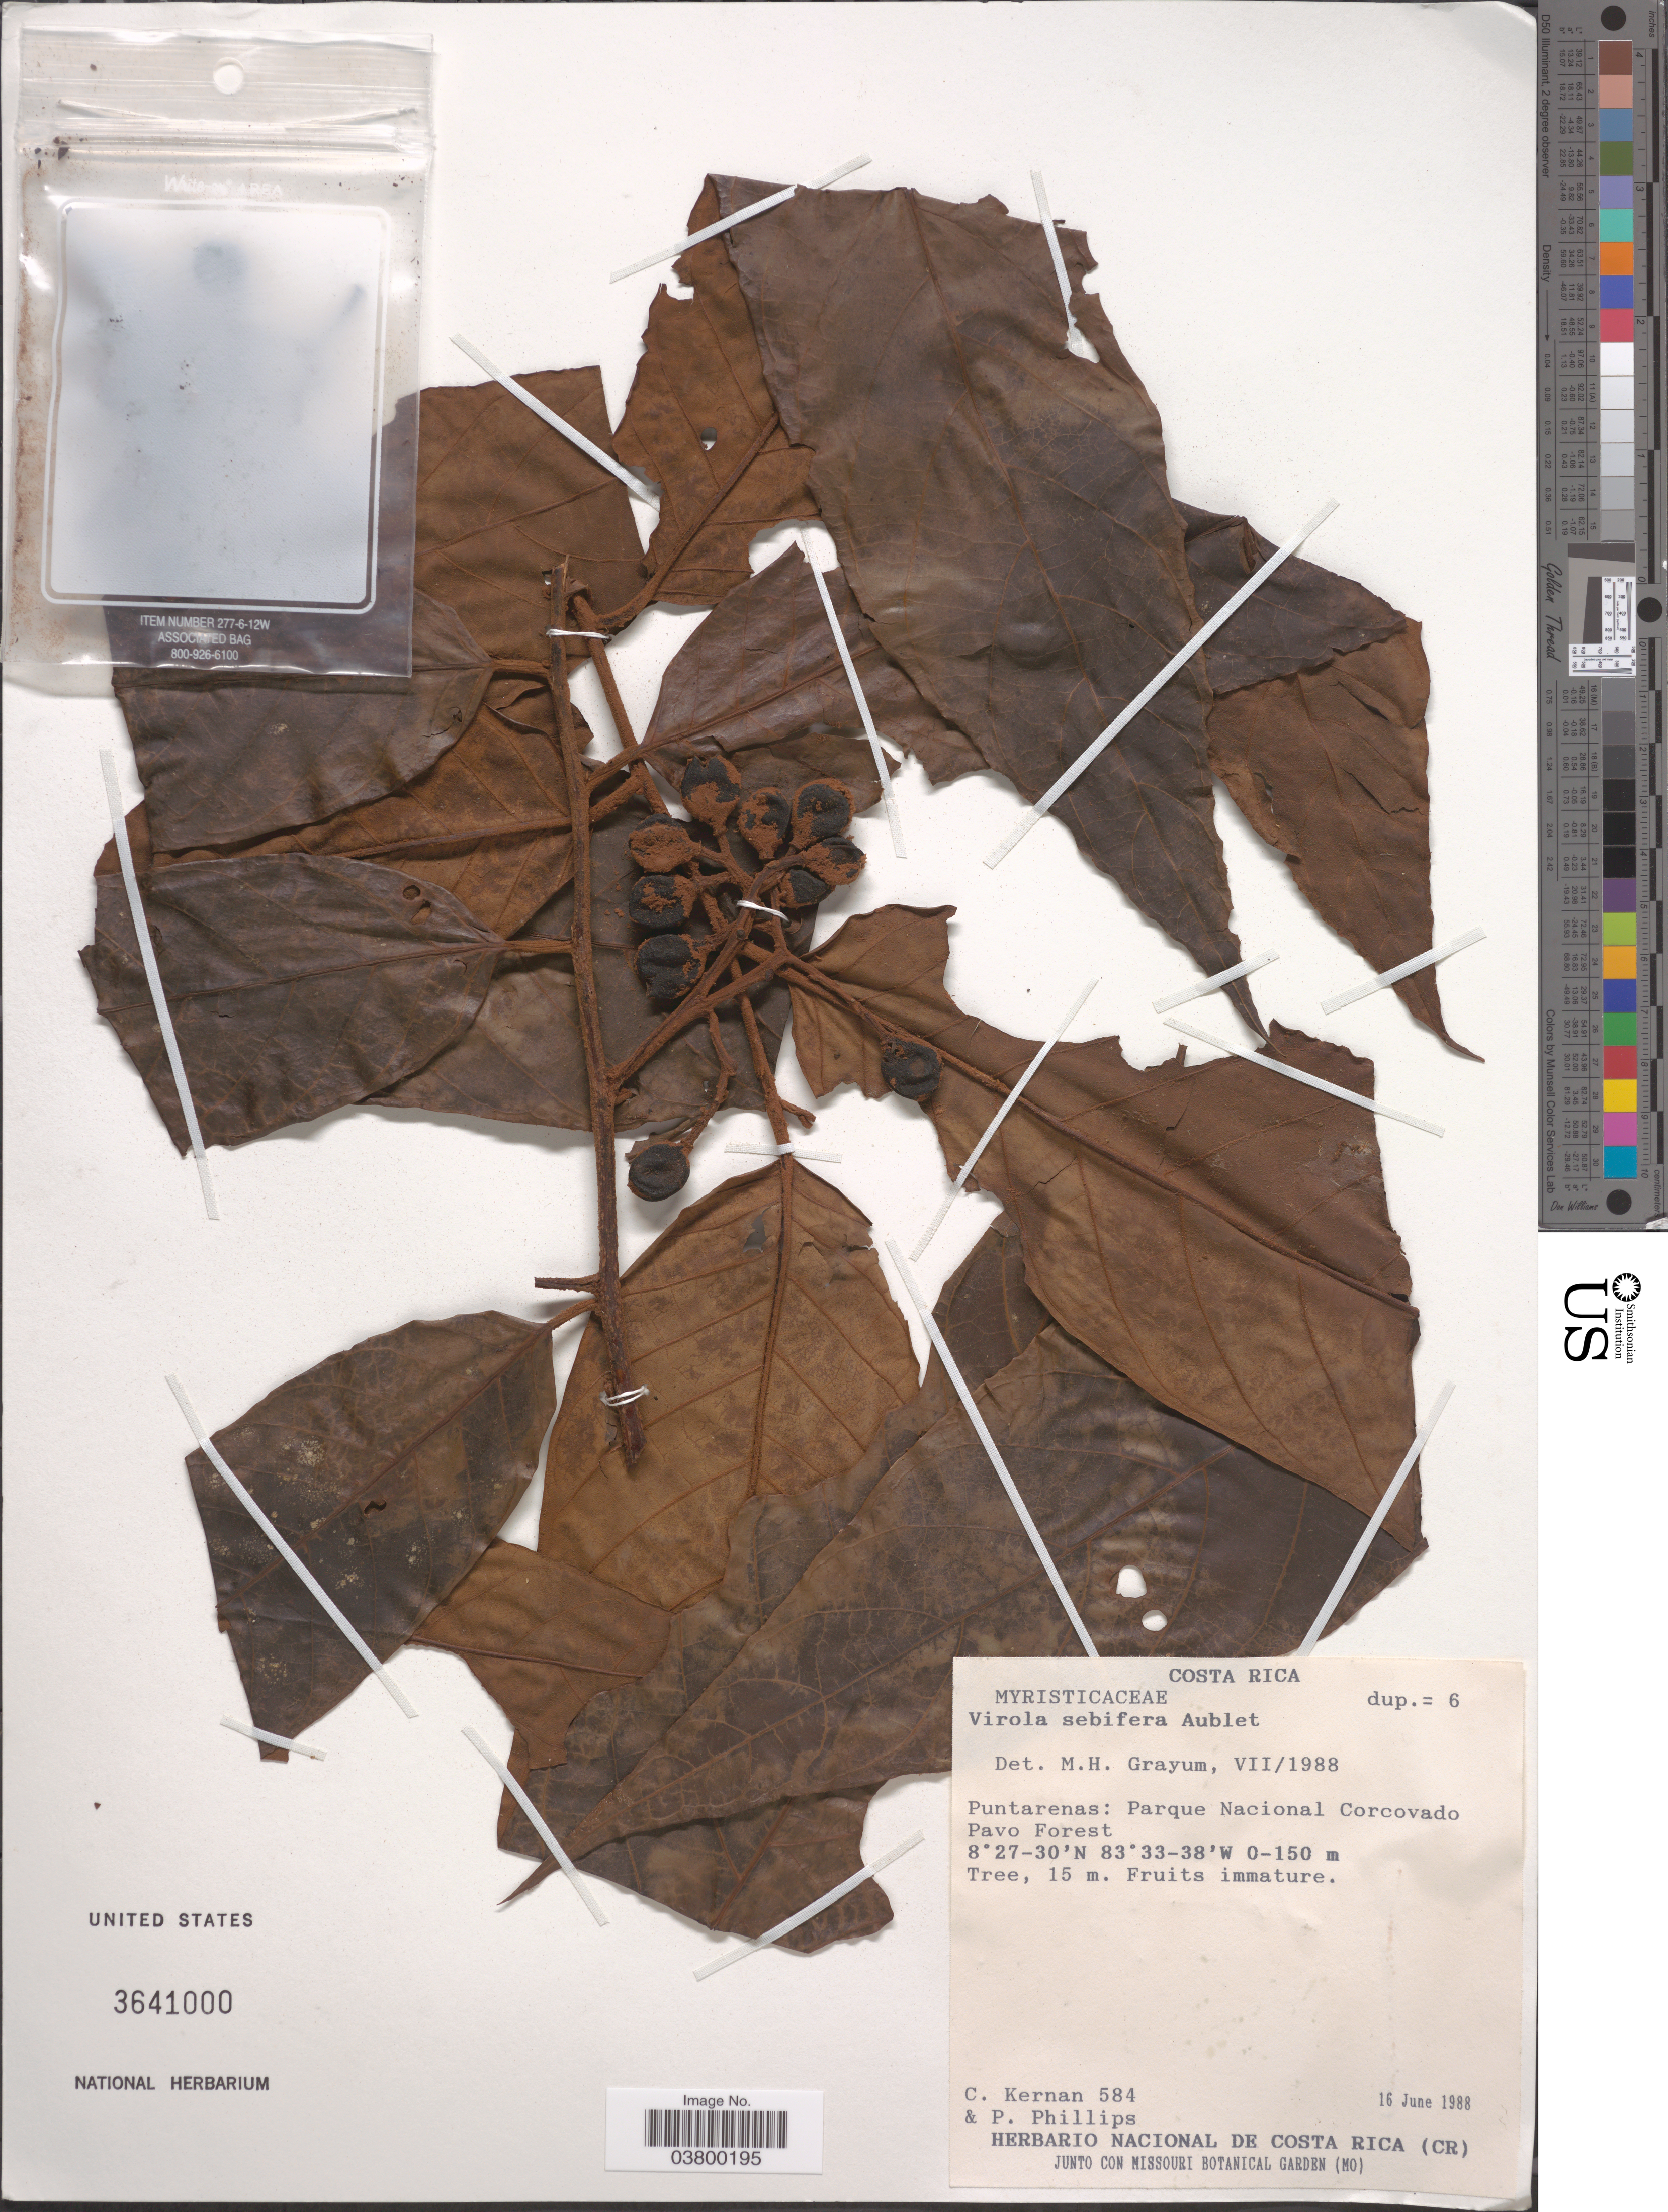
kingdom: Plantae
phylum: Tracheophyta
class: Magnoliopsida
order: Magnoliales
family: Myristicaceae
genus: Virola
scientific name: Virola sebifera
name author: Aubl.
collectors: C. Kernan & P. Phillips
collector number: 584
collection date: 1988-06-16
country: Costa Rica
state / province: Puntarenas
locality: Parque Nacional Corcovado Pavo Forest.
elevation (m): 0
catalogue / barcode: US 3641000